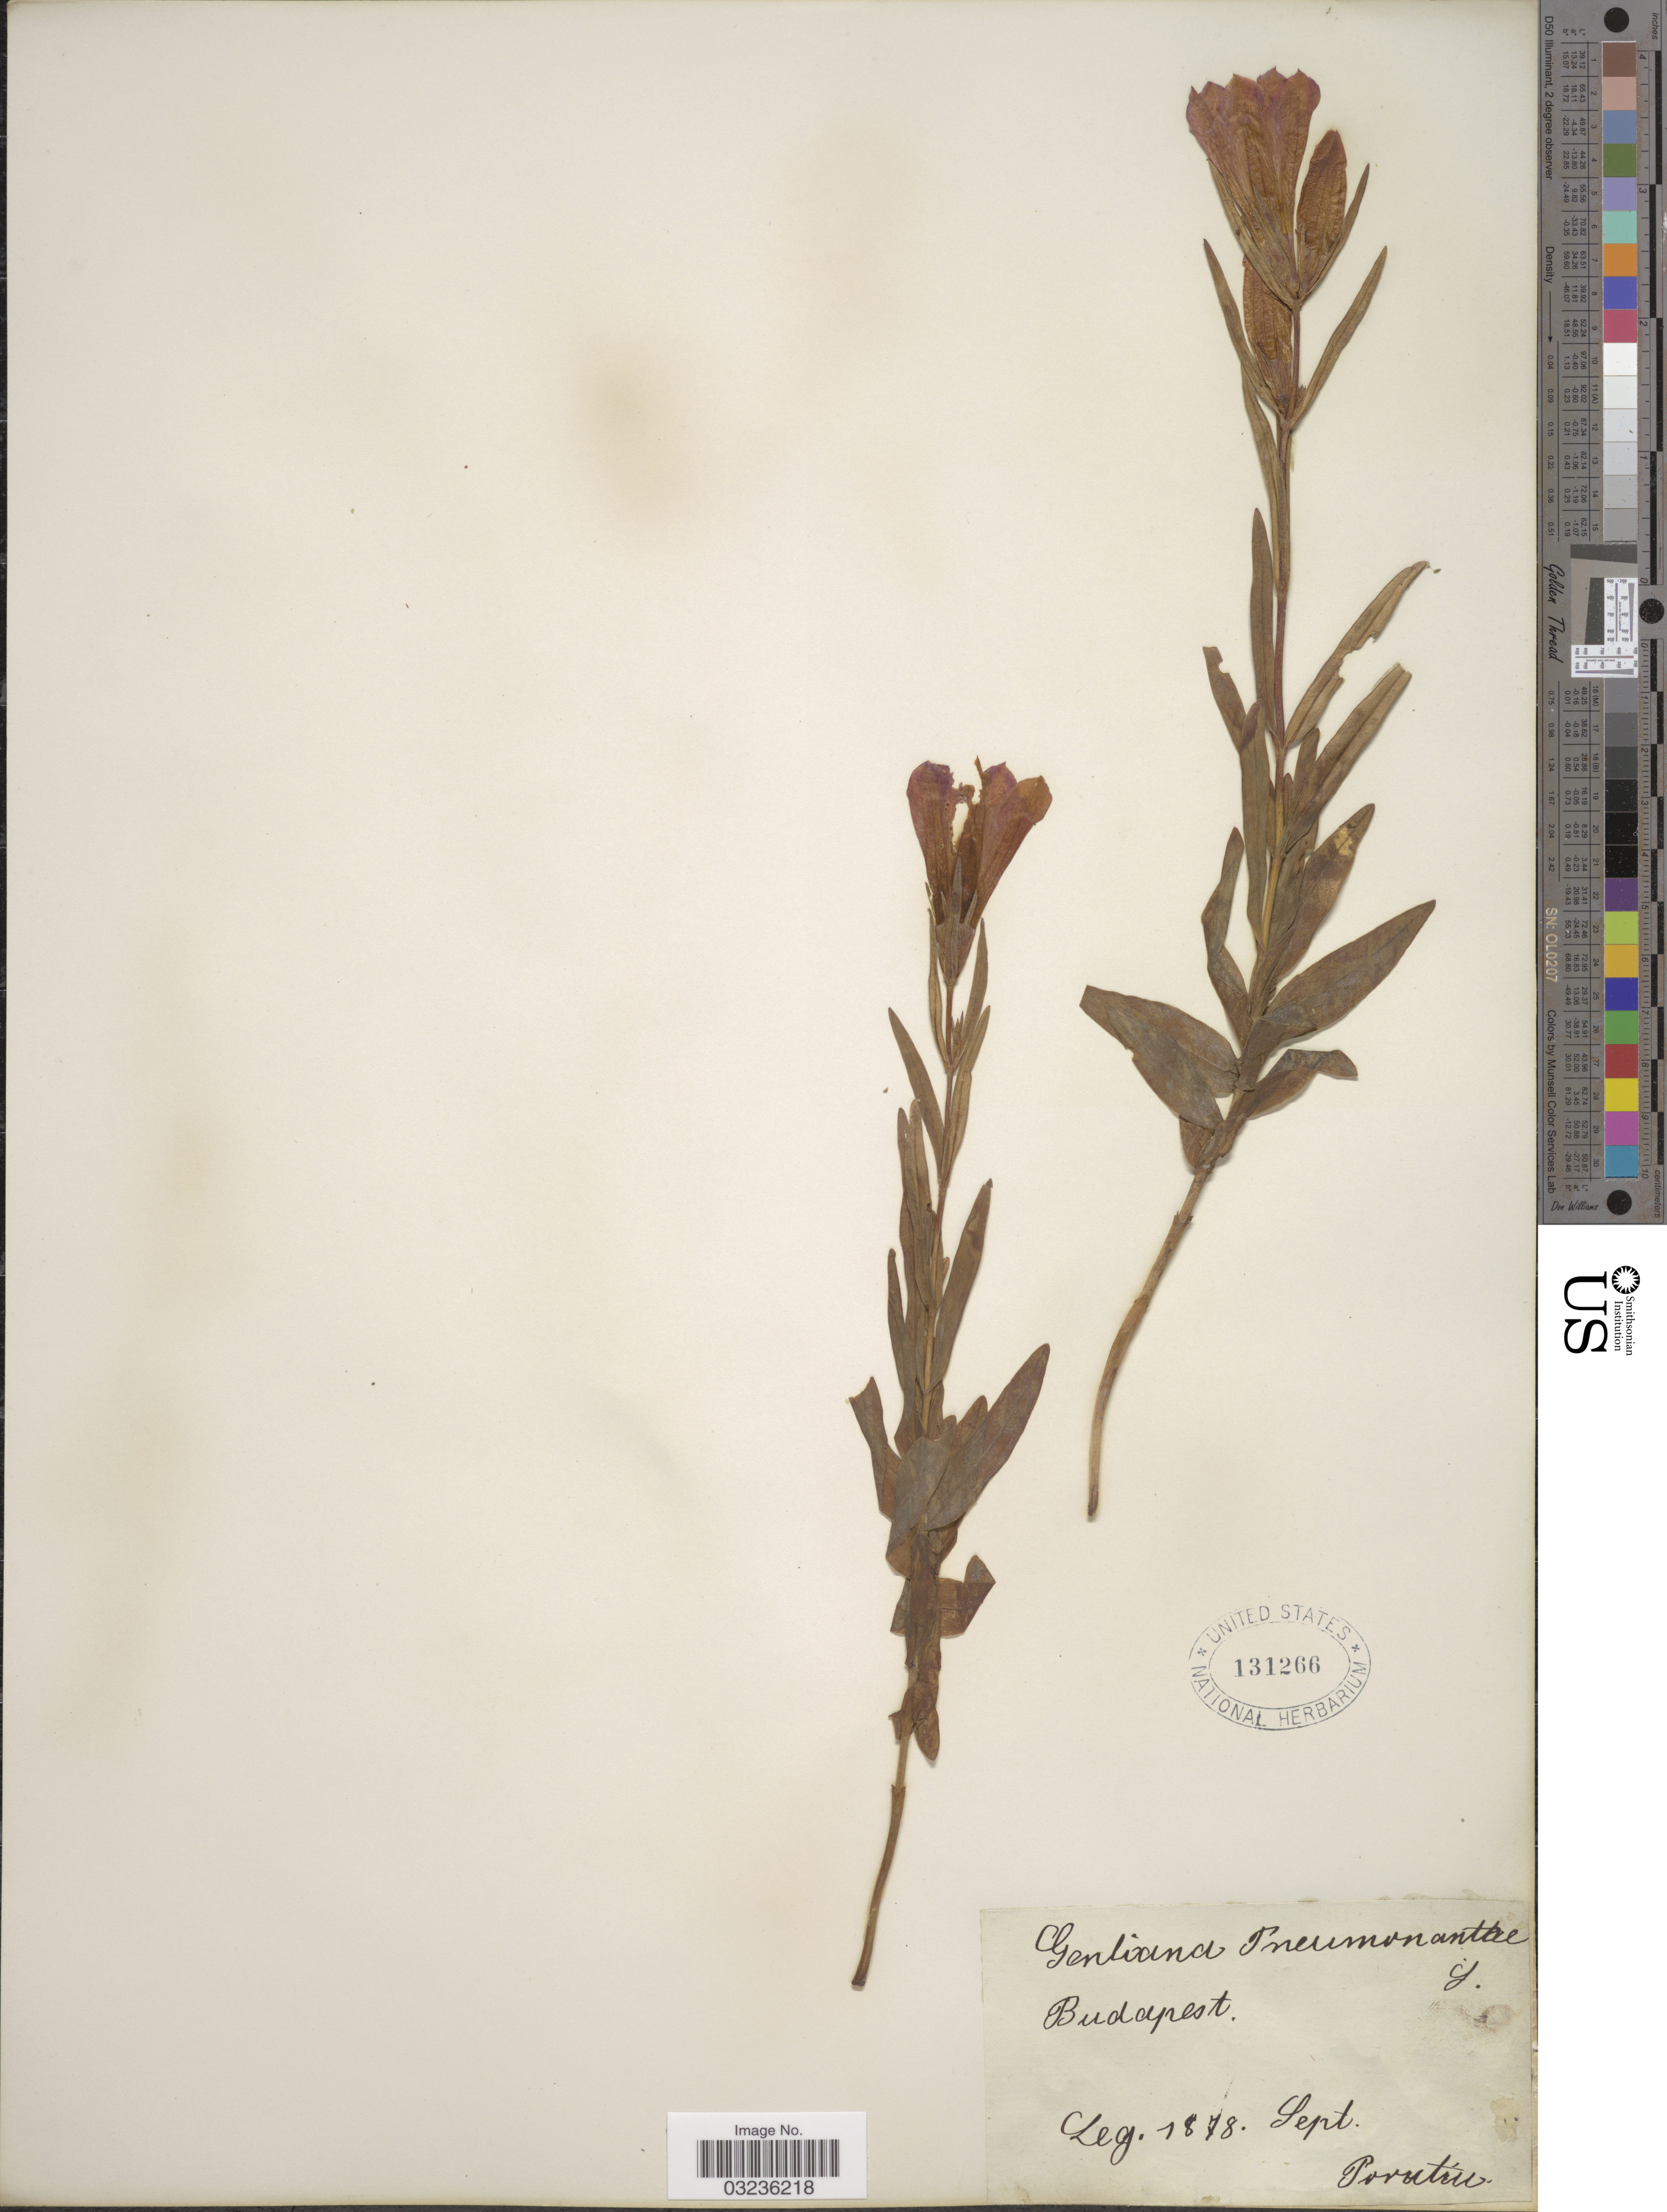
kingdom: Plantae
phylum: Tracheophyta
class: Magnoliopsida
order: Gentianales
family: Gentianaceae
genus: Gentiana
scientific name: Gentiana pneumonanthe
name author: L.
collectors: -. Porutur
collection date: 1878-09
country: Hungary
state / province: Budapest, Capital District of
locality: Budapest.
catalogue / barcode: US 131266